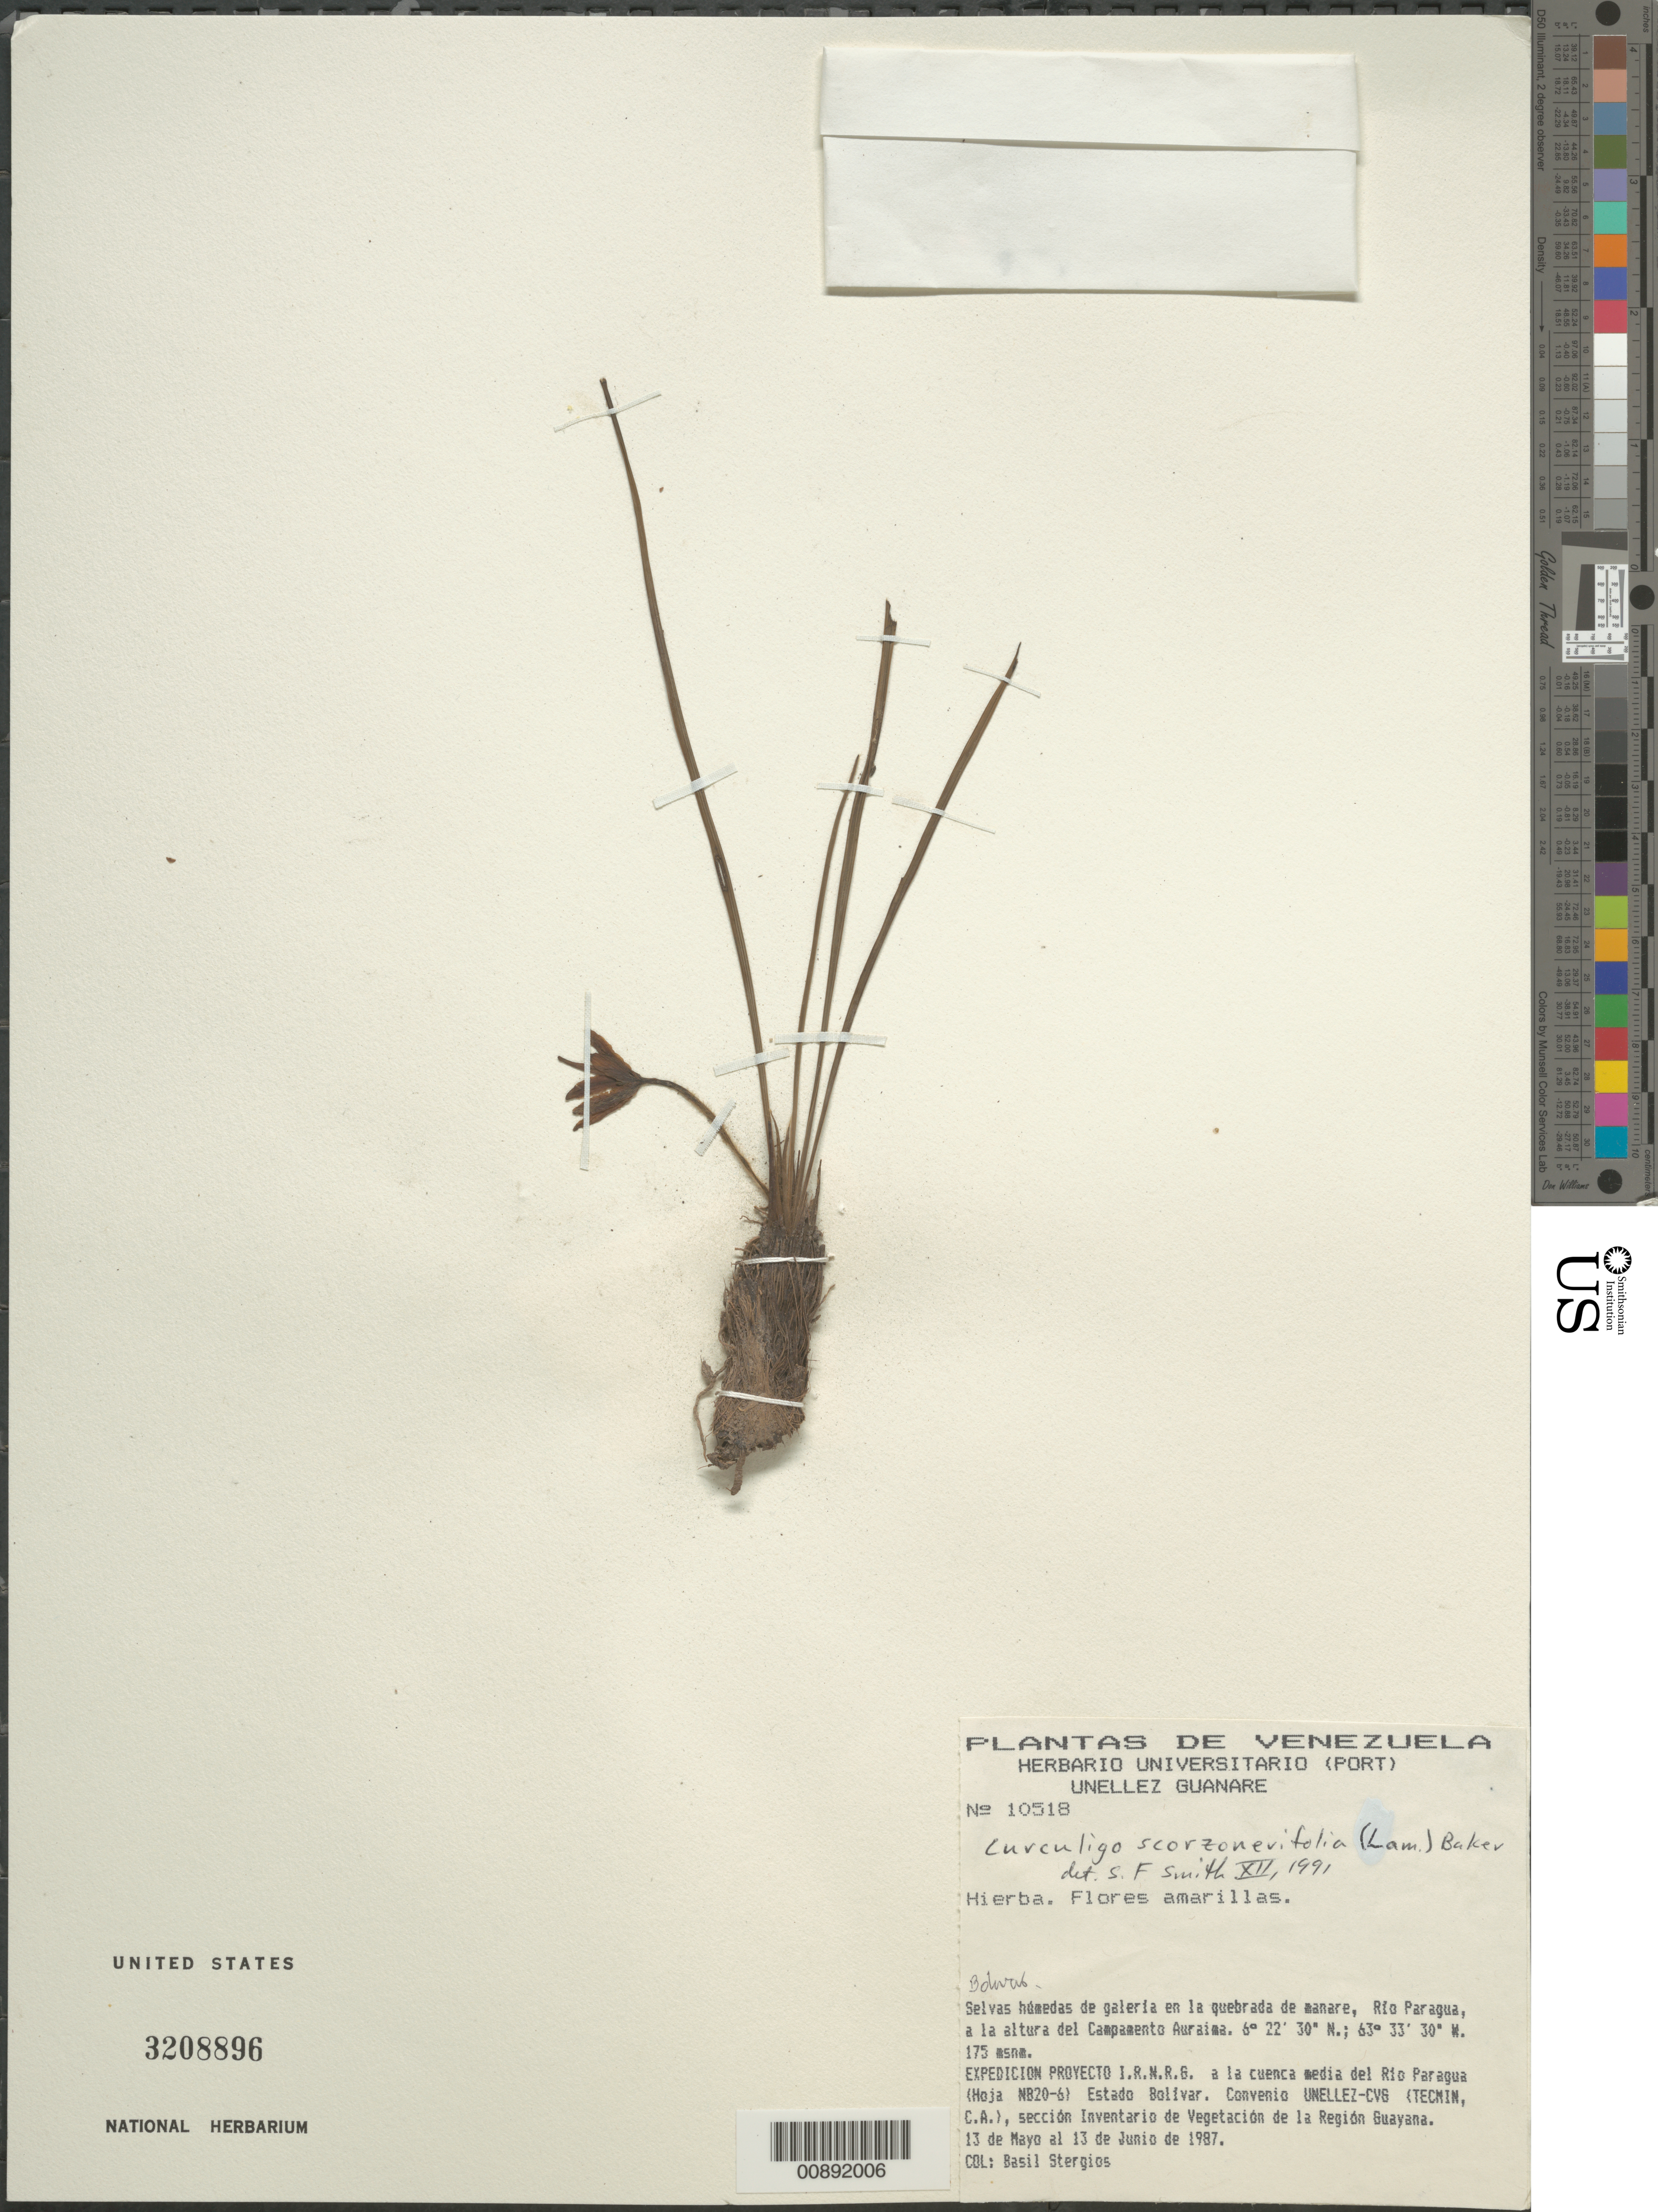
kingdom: Plantae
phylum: Tracheophyta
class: Liliopsida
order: Asparagales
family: Hypoxidaceae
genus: Curculigo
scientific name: Curculigo scorzonerifolia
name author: (Lam.) Baker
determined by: Smith, Stephen F., (US), NMNH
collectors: B. G. Stergios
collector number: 10528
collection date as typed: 13-May-87 to 13-Jun-87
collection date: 1987-05-13/1987-06-13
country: Venezuela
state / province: Bolívar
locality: Río Paragua, Campamento Auraima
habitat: Selvas húmedas de galeria en la quebrada de manare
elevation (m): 175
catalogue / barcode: US 3208896